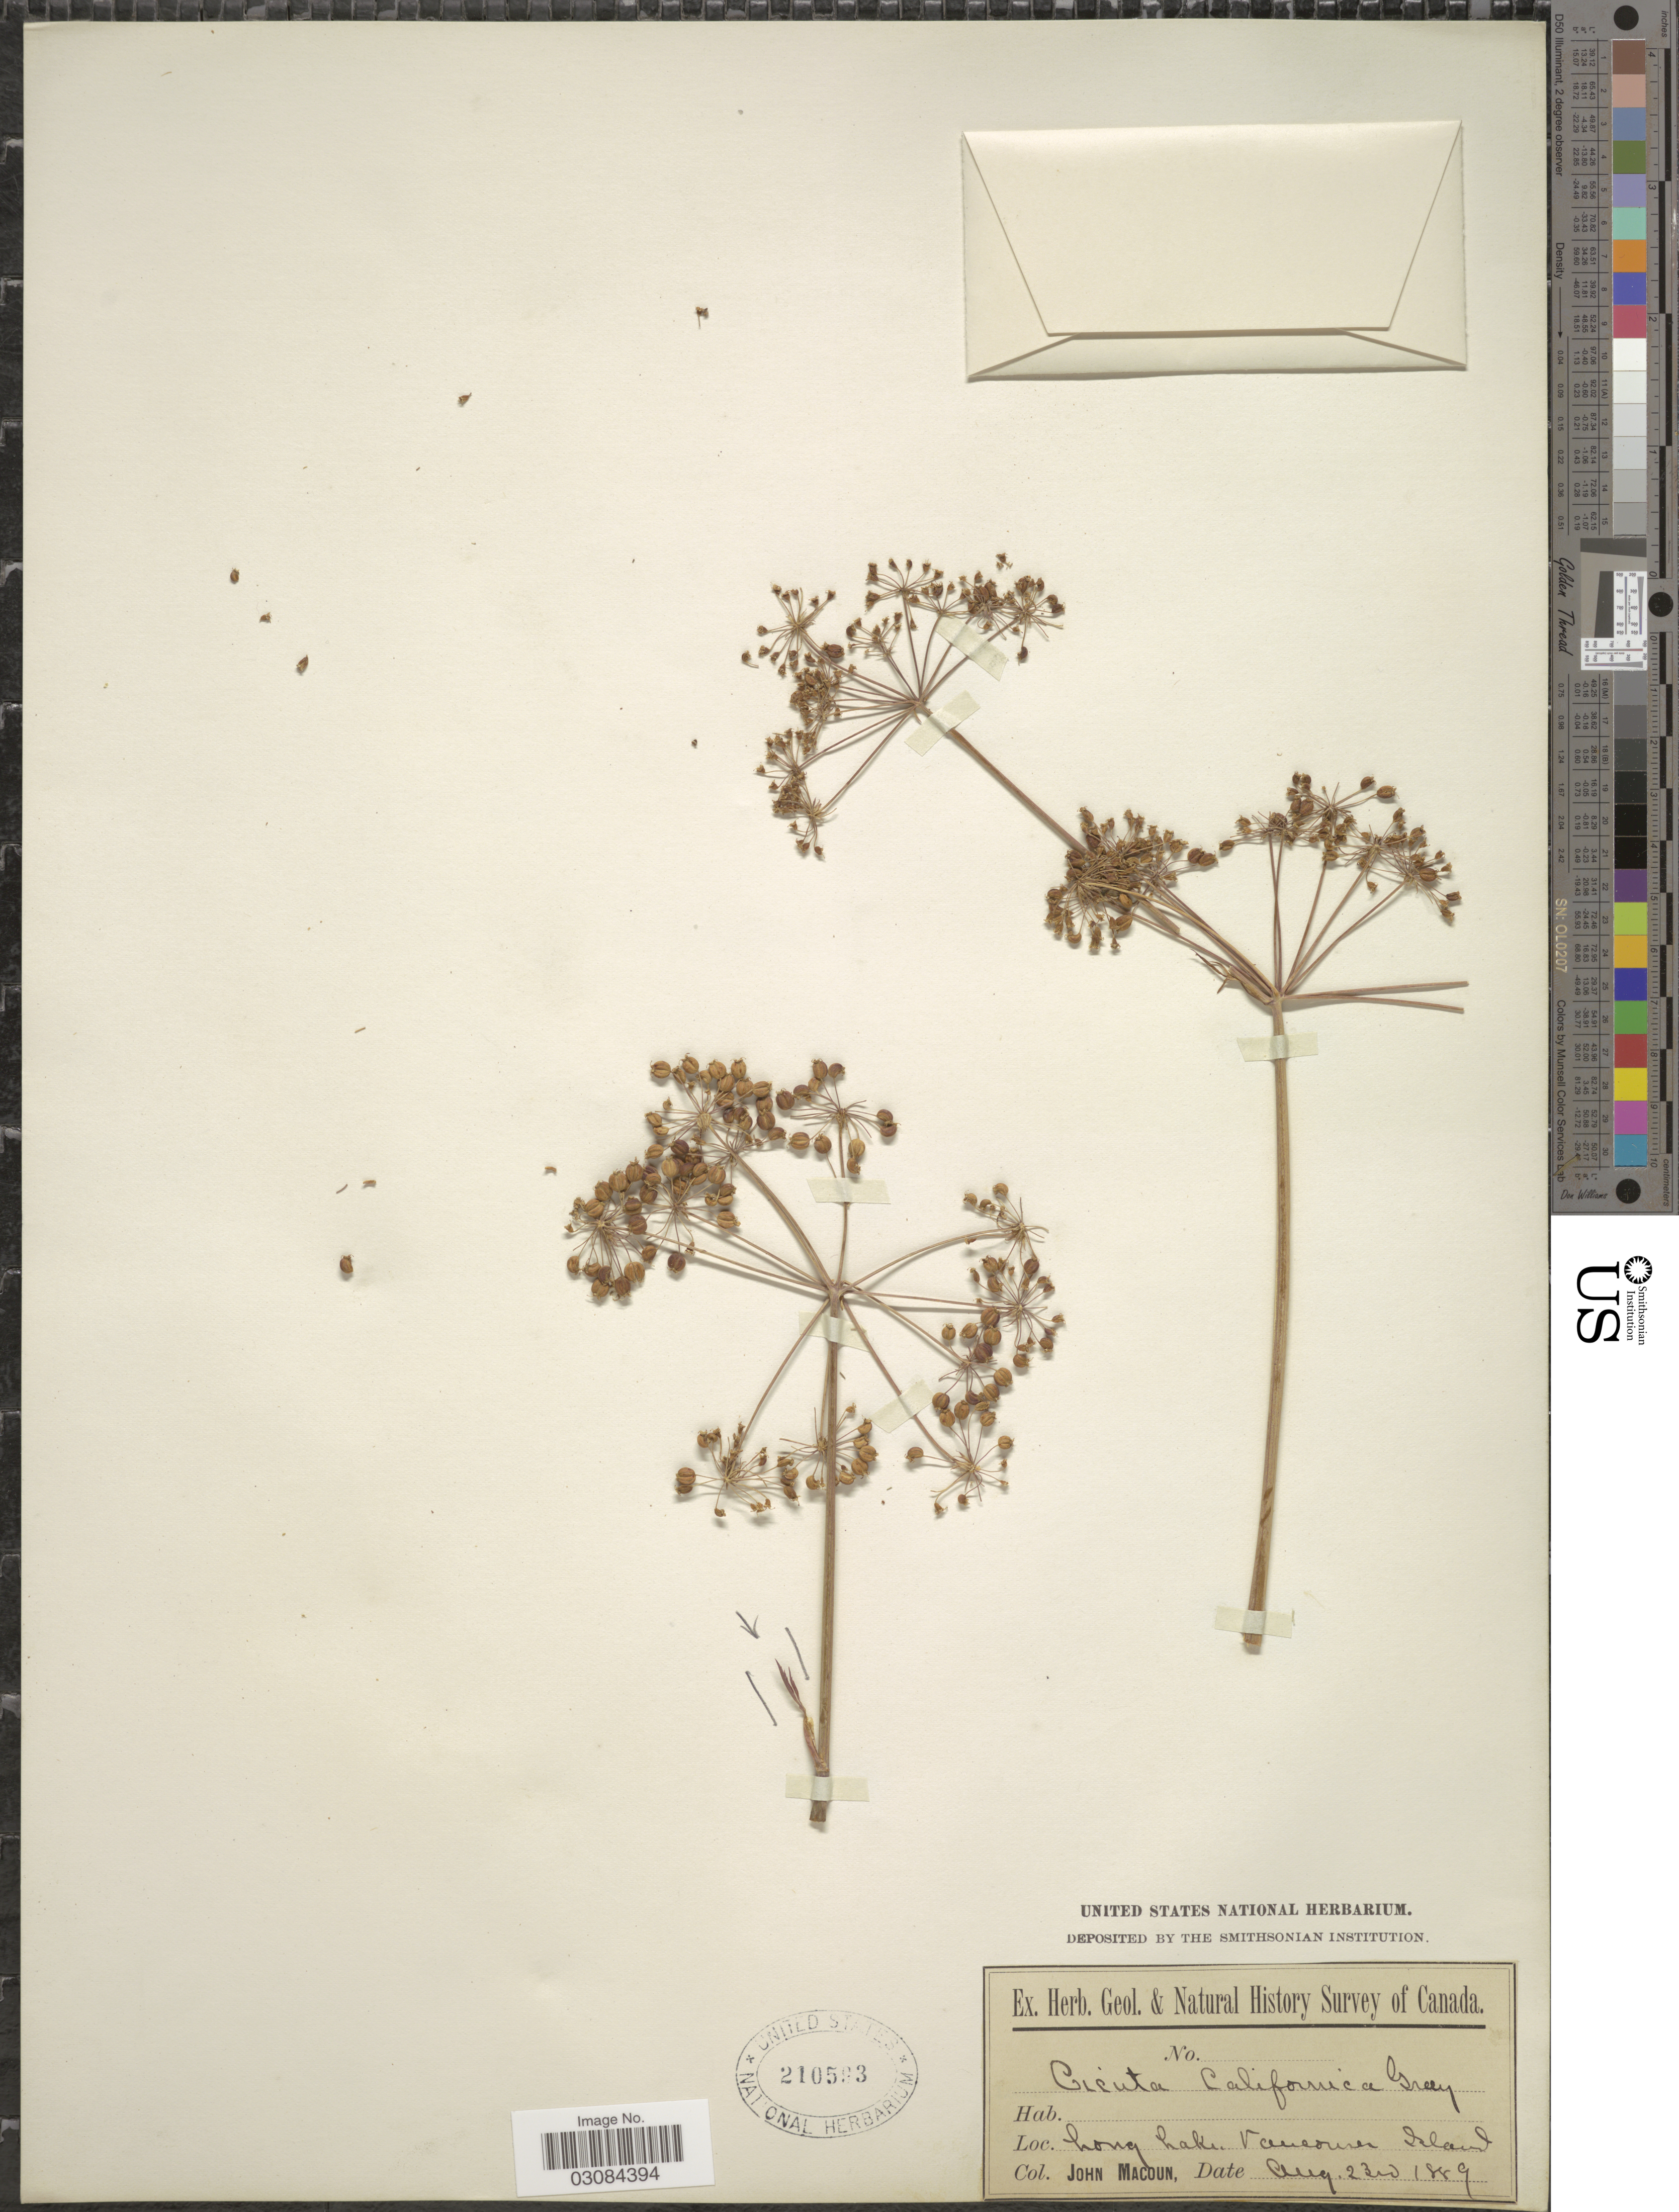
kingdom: Plantae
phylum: Tracheophyta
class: Magnoliopsida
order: Apiales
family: Apiaceae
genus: Cicuta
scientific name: Cicuta douglasii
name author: (DC.) J.M. Coult. & Rose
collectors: J. Macoun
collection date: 1889-08-23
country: Canada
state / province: British Columbia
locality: Long Lake. Vancouver Island.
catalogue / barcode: US 210593